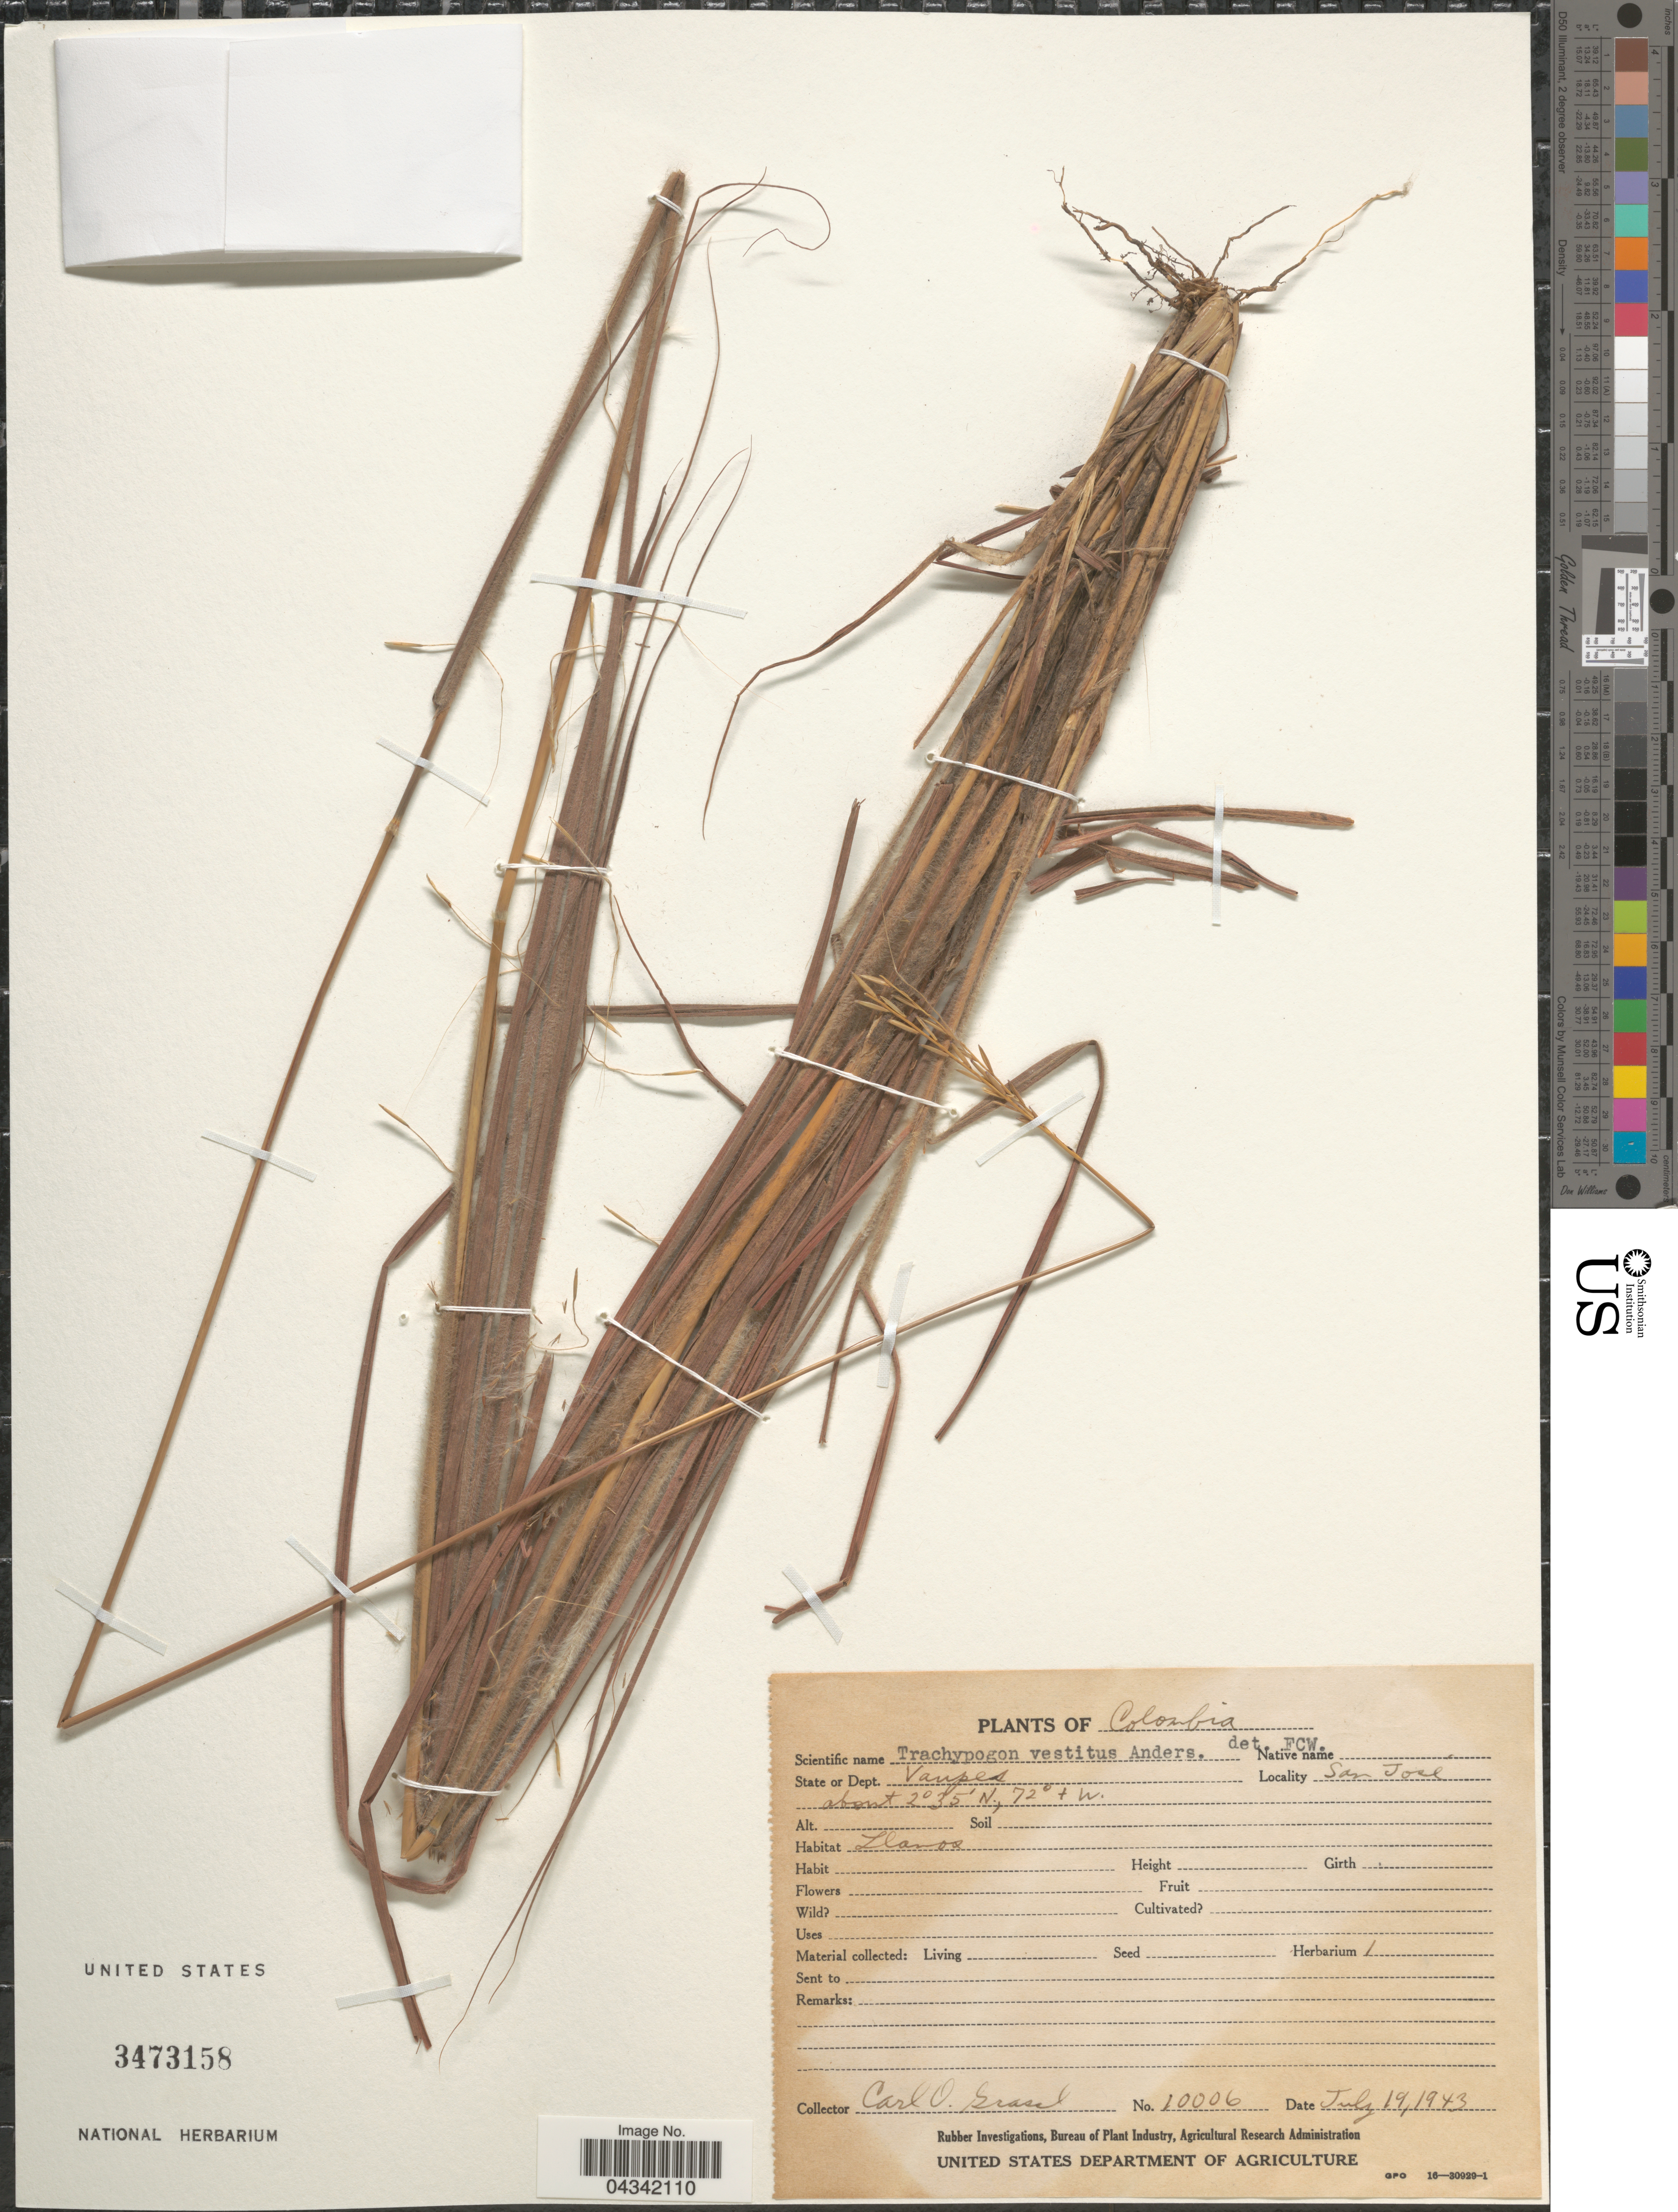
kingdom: Plantae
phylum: Tracheophyta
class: Liliopsida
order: Poales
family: Poaceae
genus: Trachypogon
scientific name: Trachypogon vestitus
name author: L. Andersson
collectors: C. Grassl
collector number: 10006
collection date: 1943-07-19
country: Colombia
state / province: Vaupés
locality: State or Dept. Vaupes. San José.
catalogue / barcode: US 3473158